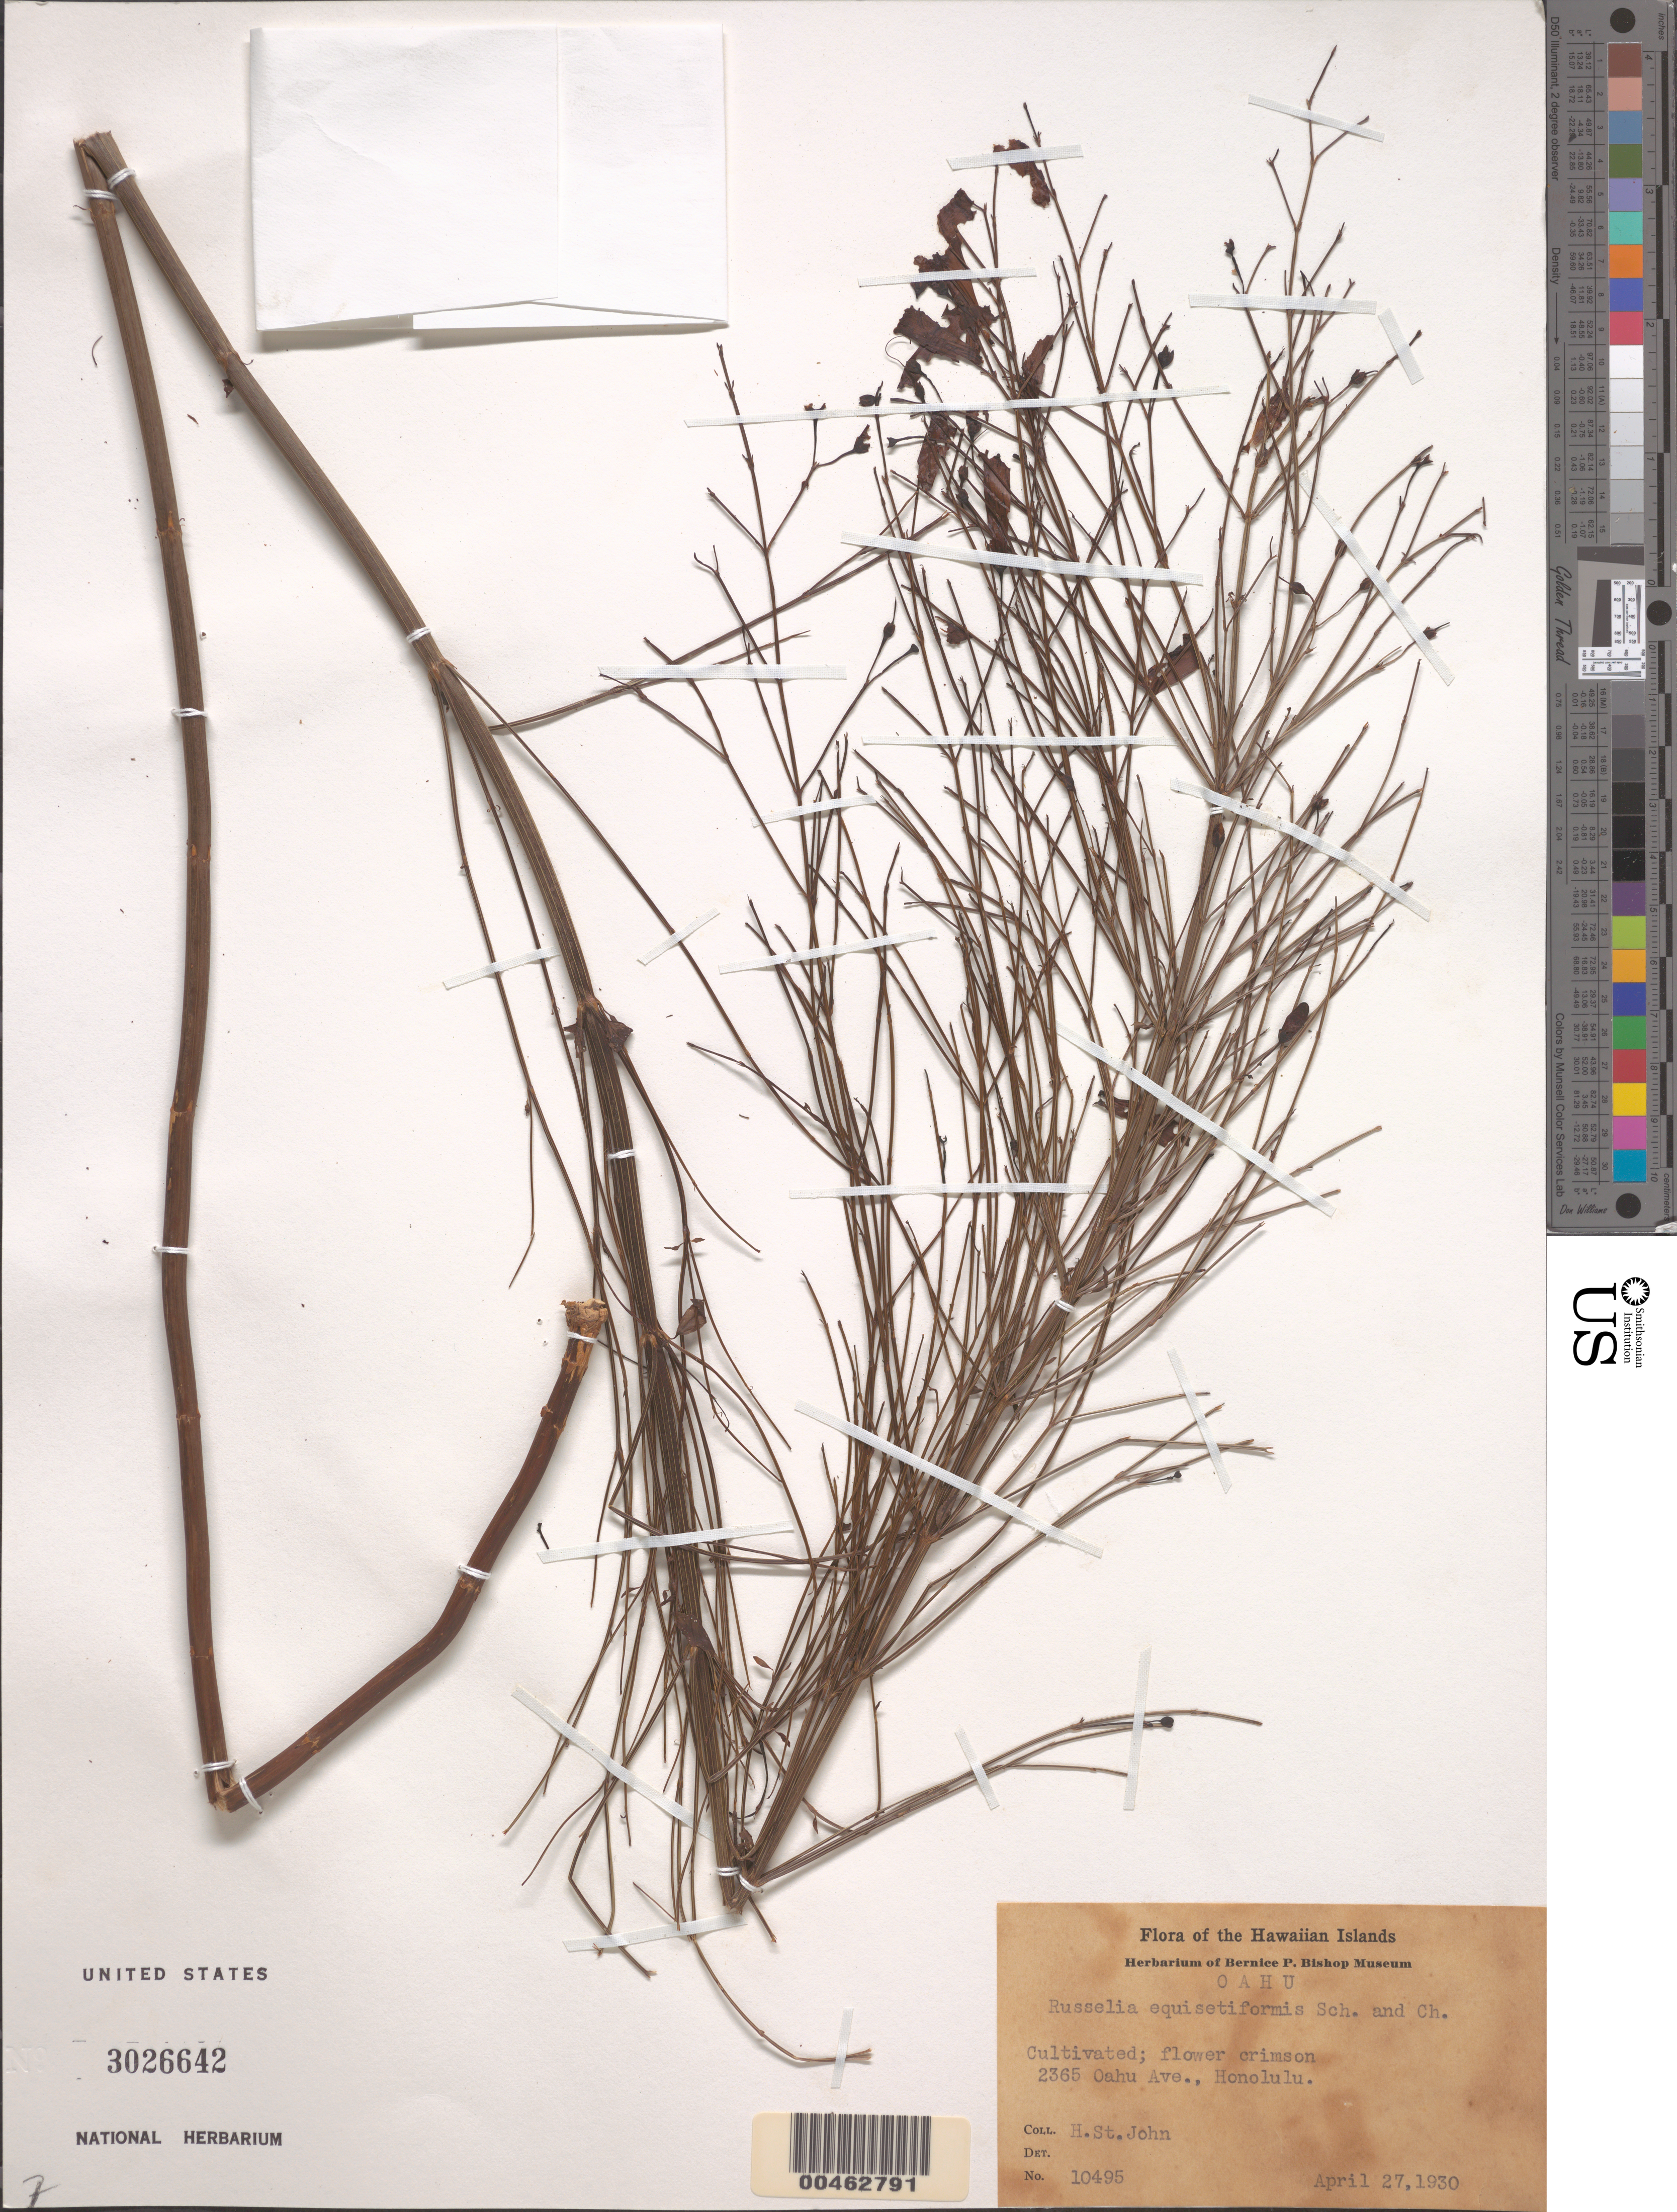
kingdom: Plantae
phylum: Tracheophyta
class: Magnoliopsida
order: Lamiales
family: Plantaginaceae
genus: Russelia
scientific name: Russelia equisetiformis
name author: Schltdl. & Cham.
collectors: H. St. John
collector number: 10495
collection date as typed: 27 Apr 1930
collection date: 1930-04-27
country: United States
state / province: Hawaii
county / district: Honolulu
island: Oahu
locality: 2365 Oahu Ave., Honolulu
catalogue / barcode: US 3026642